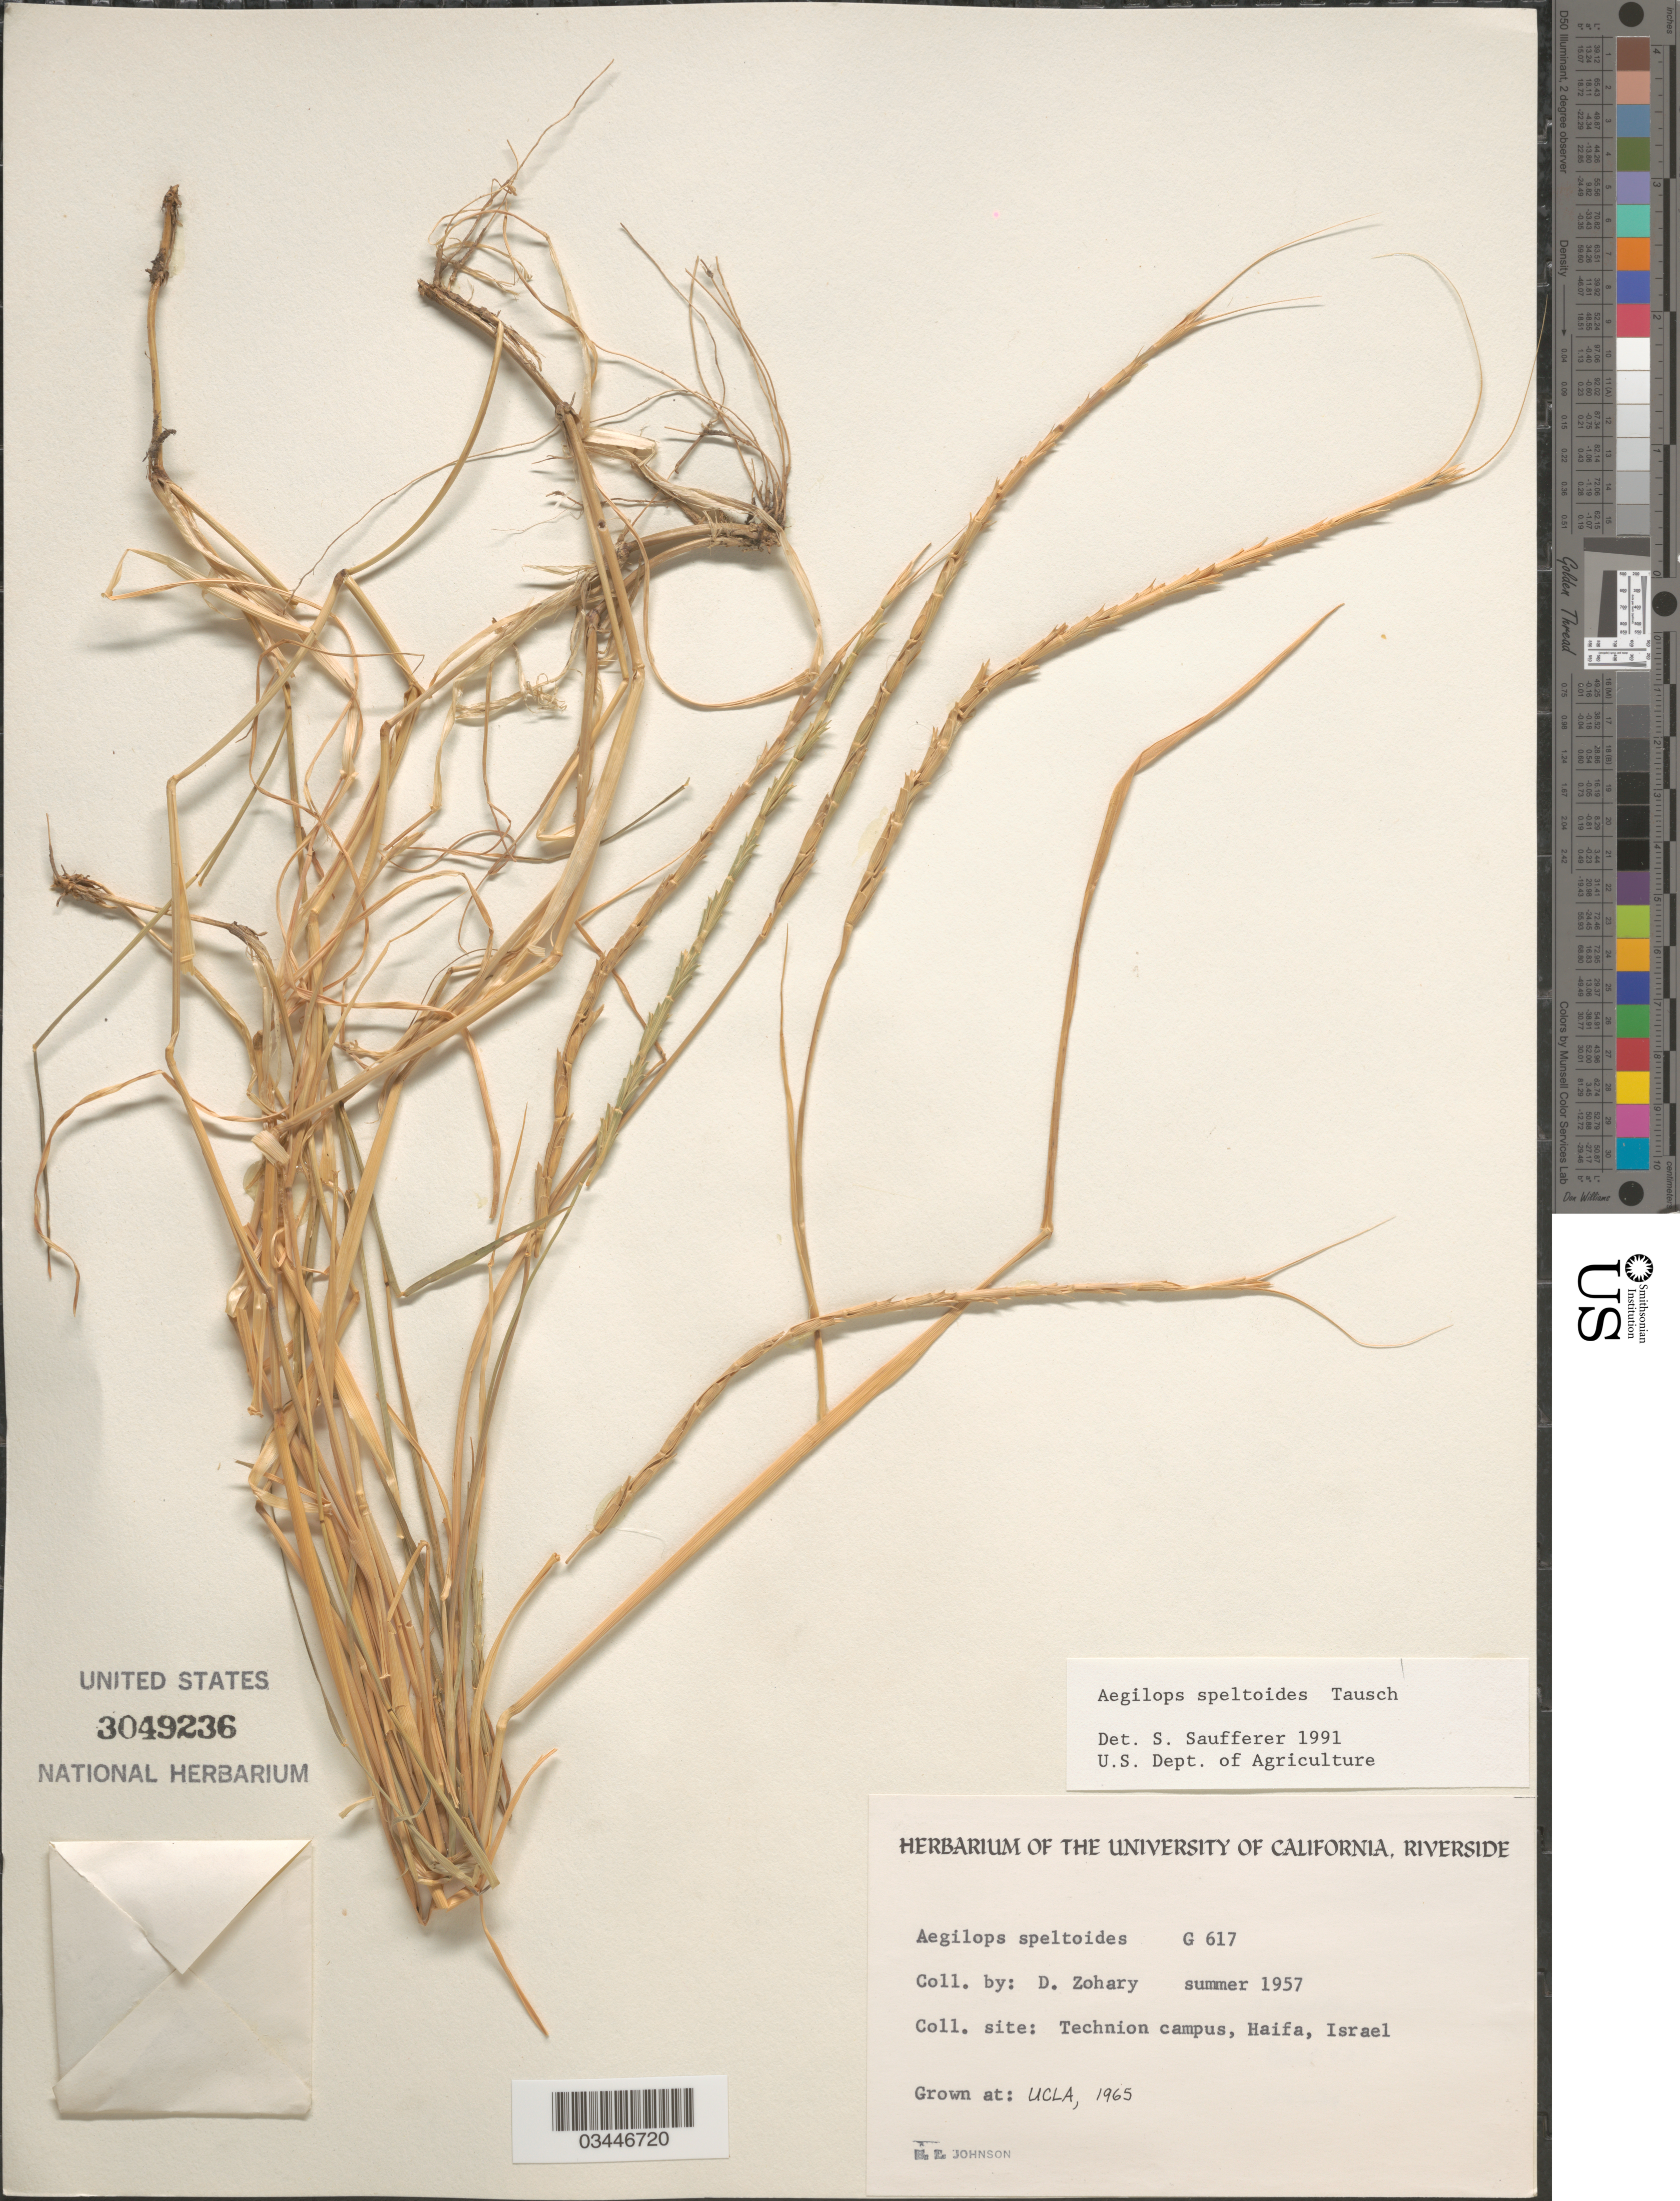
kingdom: Plantae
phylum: Tracheophyta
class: Liliopsida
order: Poales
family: Poaceae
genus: Aegilops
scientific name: Aegilops speltoides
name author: Tausch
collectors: B. Johnson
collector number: G617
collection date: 1965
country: United States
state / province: California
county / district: Los Angeles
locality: UCLA.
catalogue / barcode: US 3049236